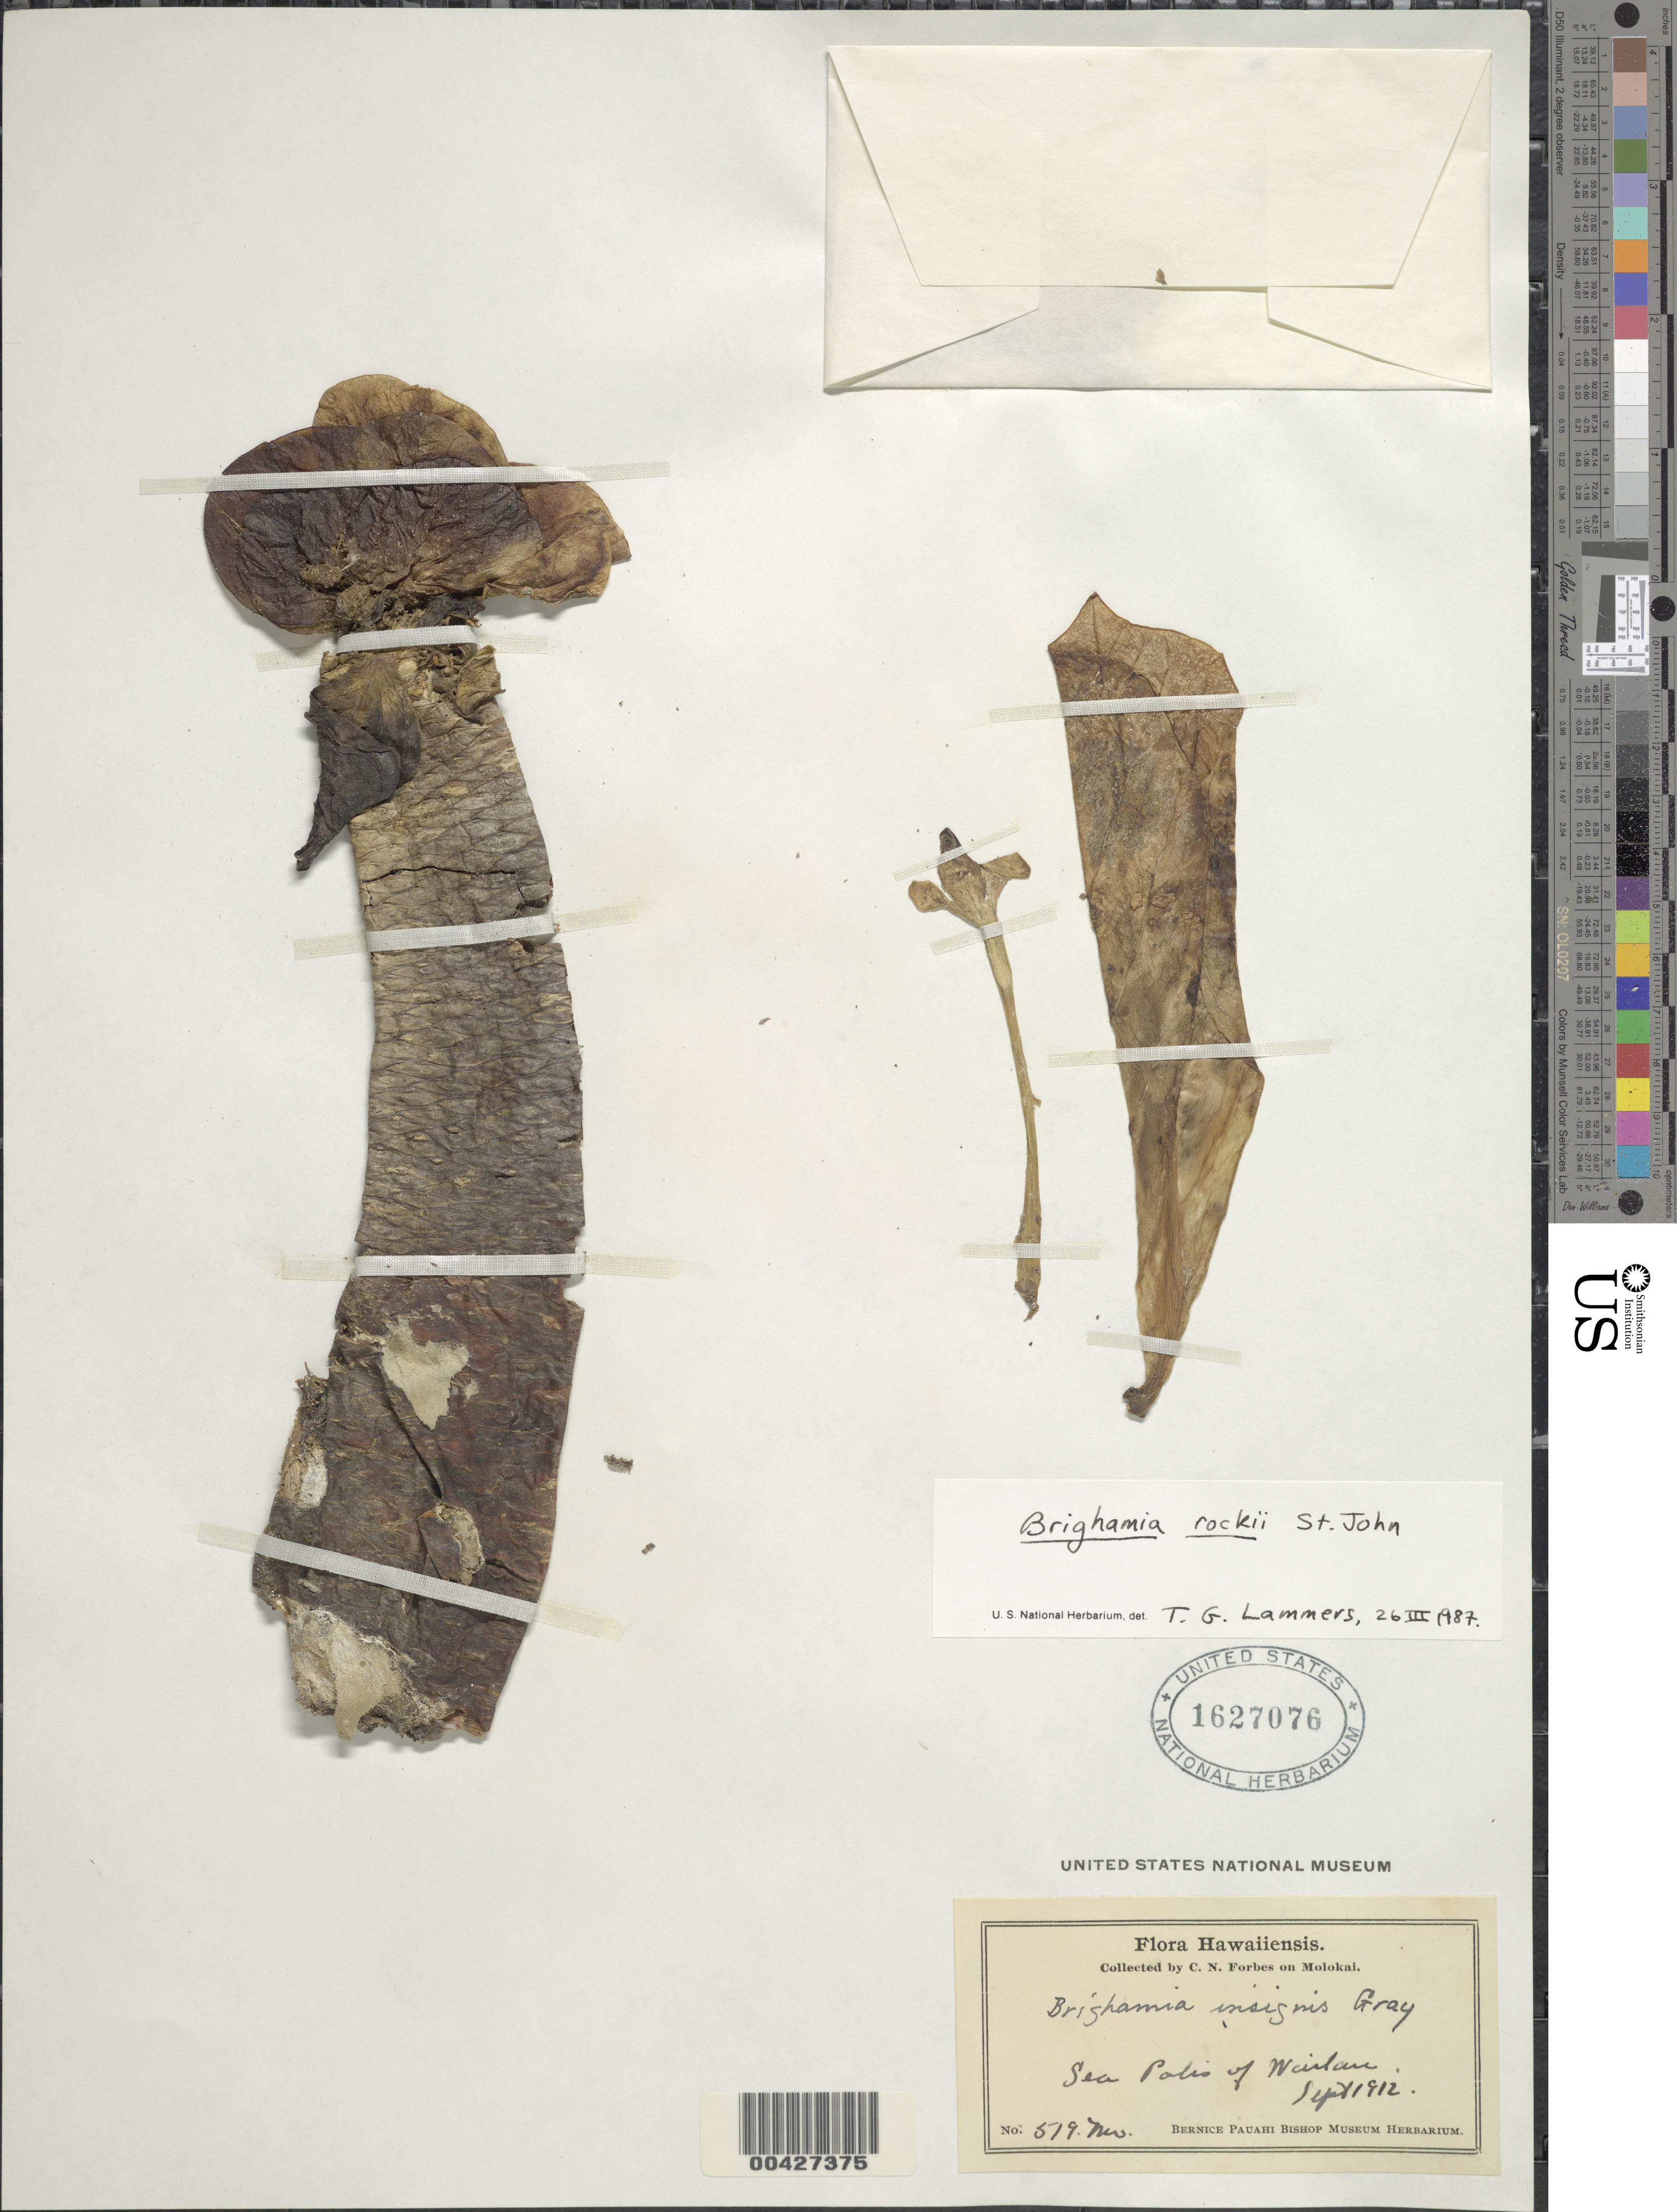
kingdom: Plantae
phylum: Tracheophyta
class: Magnoliopsida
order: Asterales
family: Campanulaceae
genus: Brighamia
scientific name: Brighamia rockii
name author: H. St. John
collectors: C. N. Forbes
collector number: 519.Mo.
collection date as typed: Sep 1912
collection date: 1912-09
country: United States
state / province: Hawaii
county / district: Maui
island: Moloka'i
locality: Sea Palis(?) of Wailau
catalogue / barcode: US 1627076